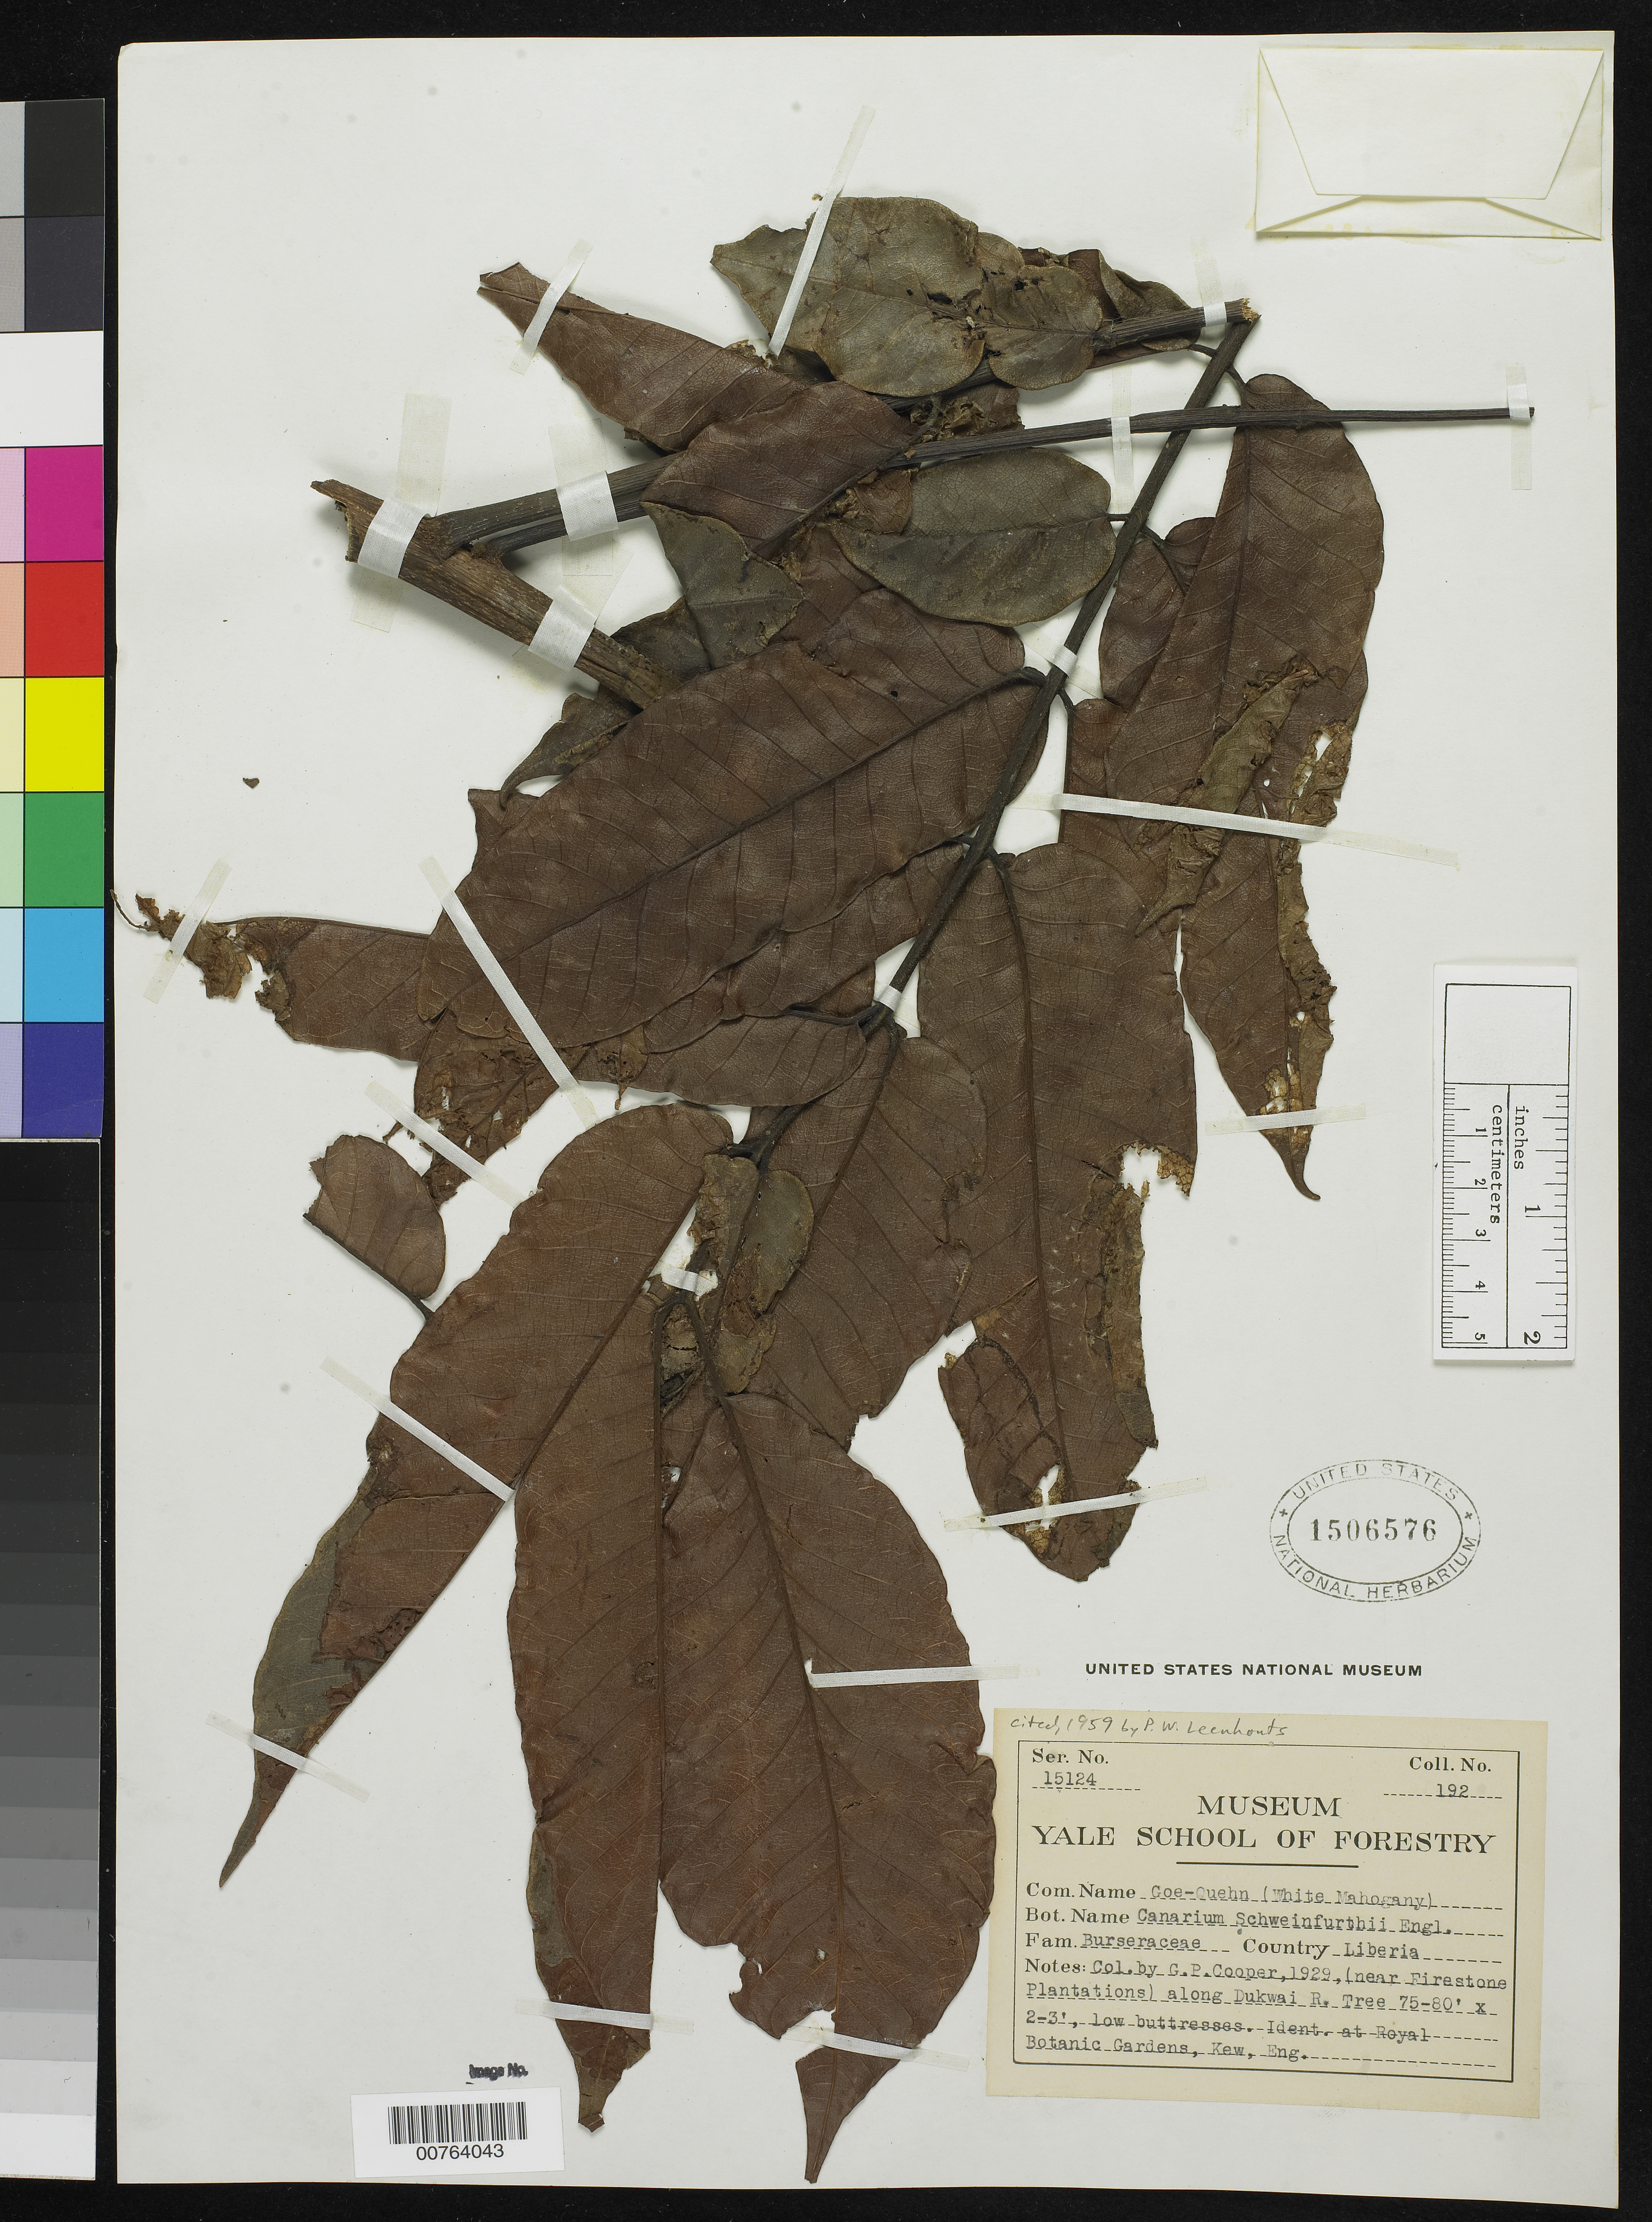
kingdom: Plantae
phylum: Tracheophyta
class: Magnoliopsida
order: Sapindales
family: Burseraceae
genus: Canarium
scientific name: Canarium schweinfurthii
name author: Engl.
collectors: G. Cooper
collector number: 192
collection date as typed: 1929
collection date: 1929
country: Liberia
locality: (near Firestone Plantations) along Dukwai River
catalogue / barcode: US 1506576